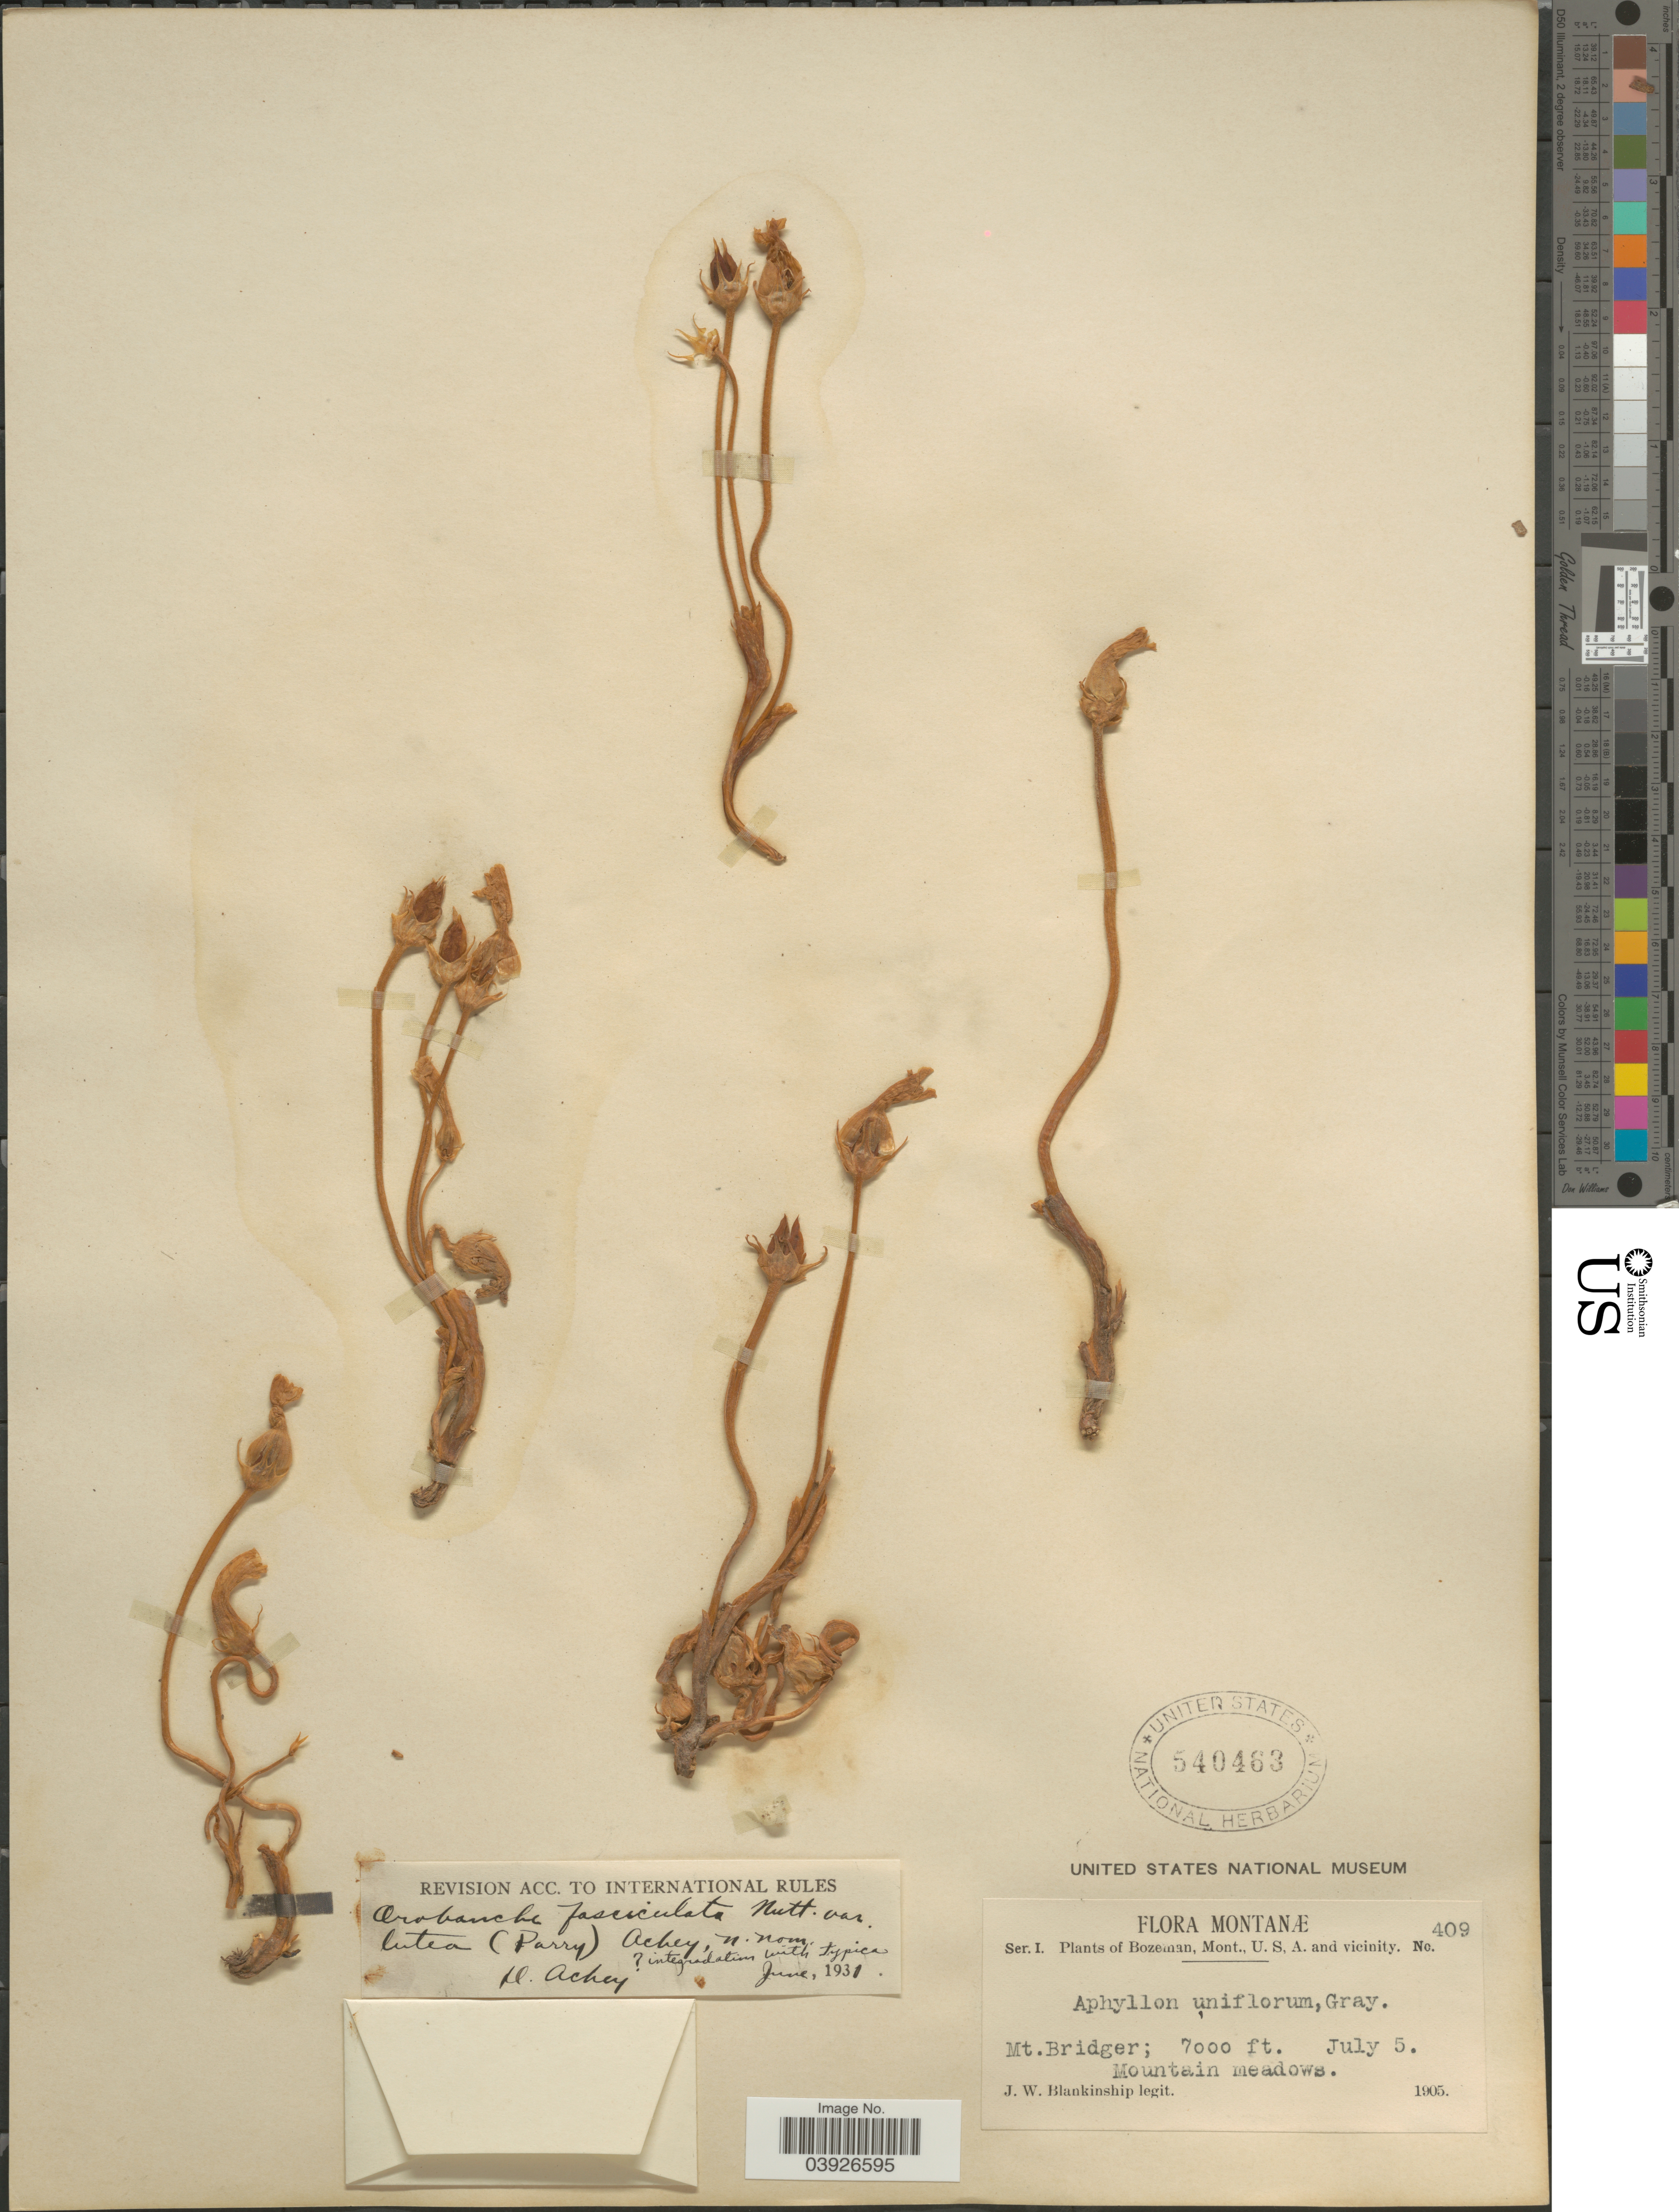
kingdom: Plantae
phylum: Tracheophyta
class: Magnoliopsida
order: Lamiales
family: Orobanchaceae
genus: Aphyllon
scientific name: Aphyllon fasciculatum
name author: (Nutt.) Torr. & A. Gray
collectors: J. W. Blankinship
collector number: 409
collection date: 1905-07-05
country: United States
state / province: Montana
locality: Bozeman, U.S.A. and vicinity. Mt. Bridger.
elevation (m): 2134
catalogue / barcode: US 540463